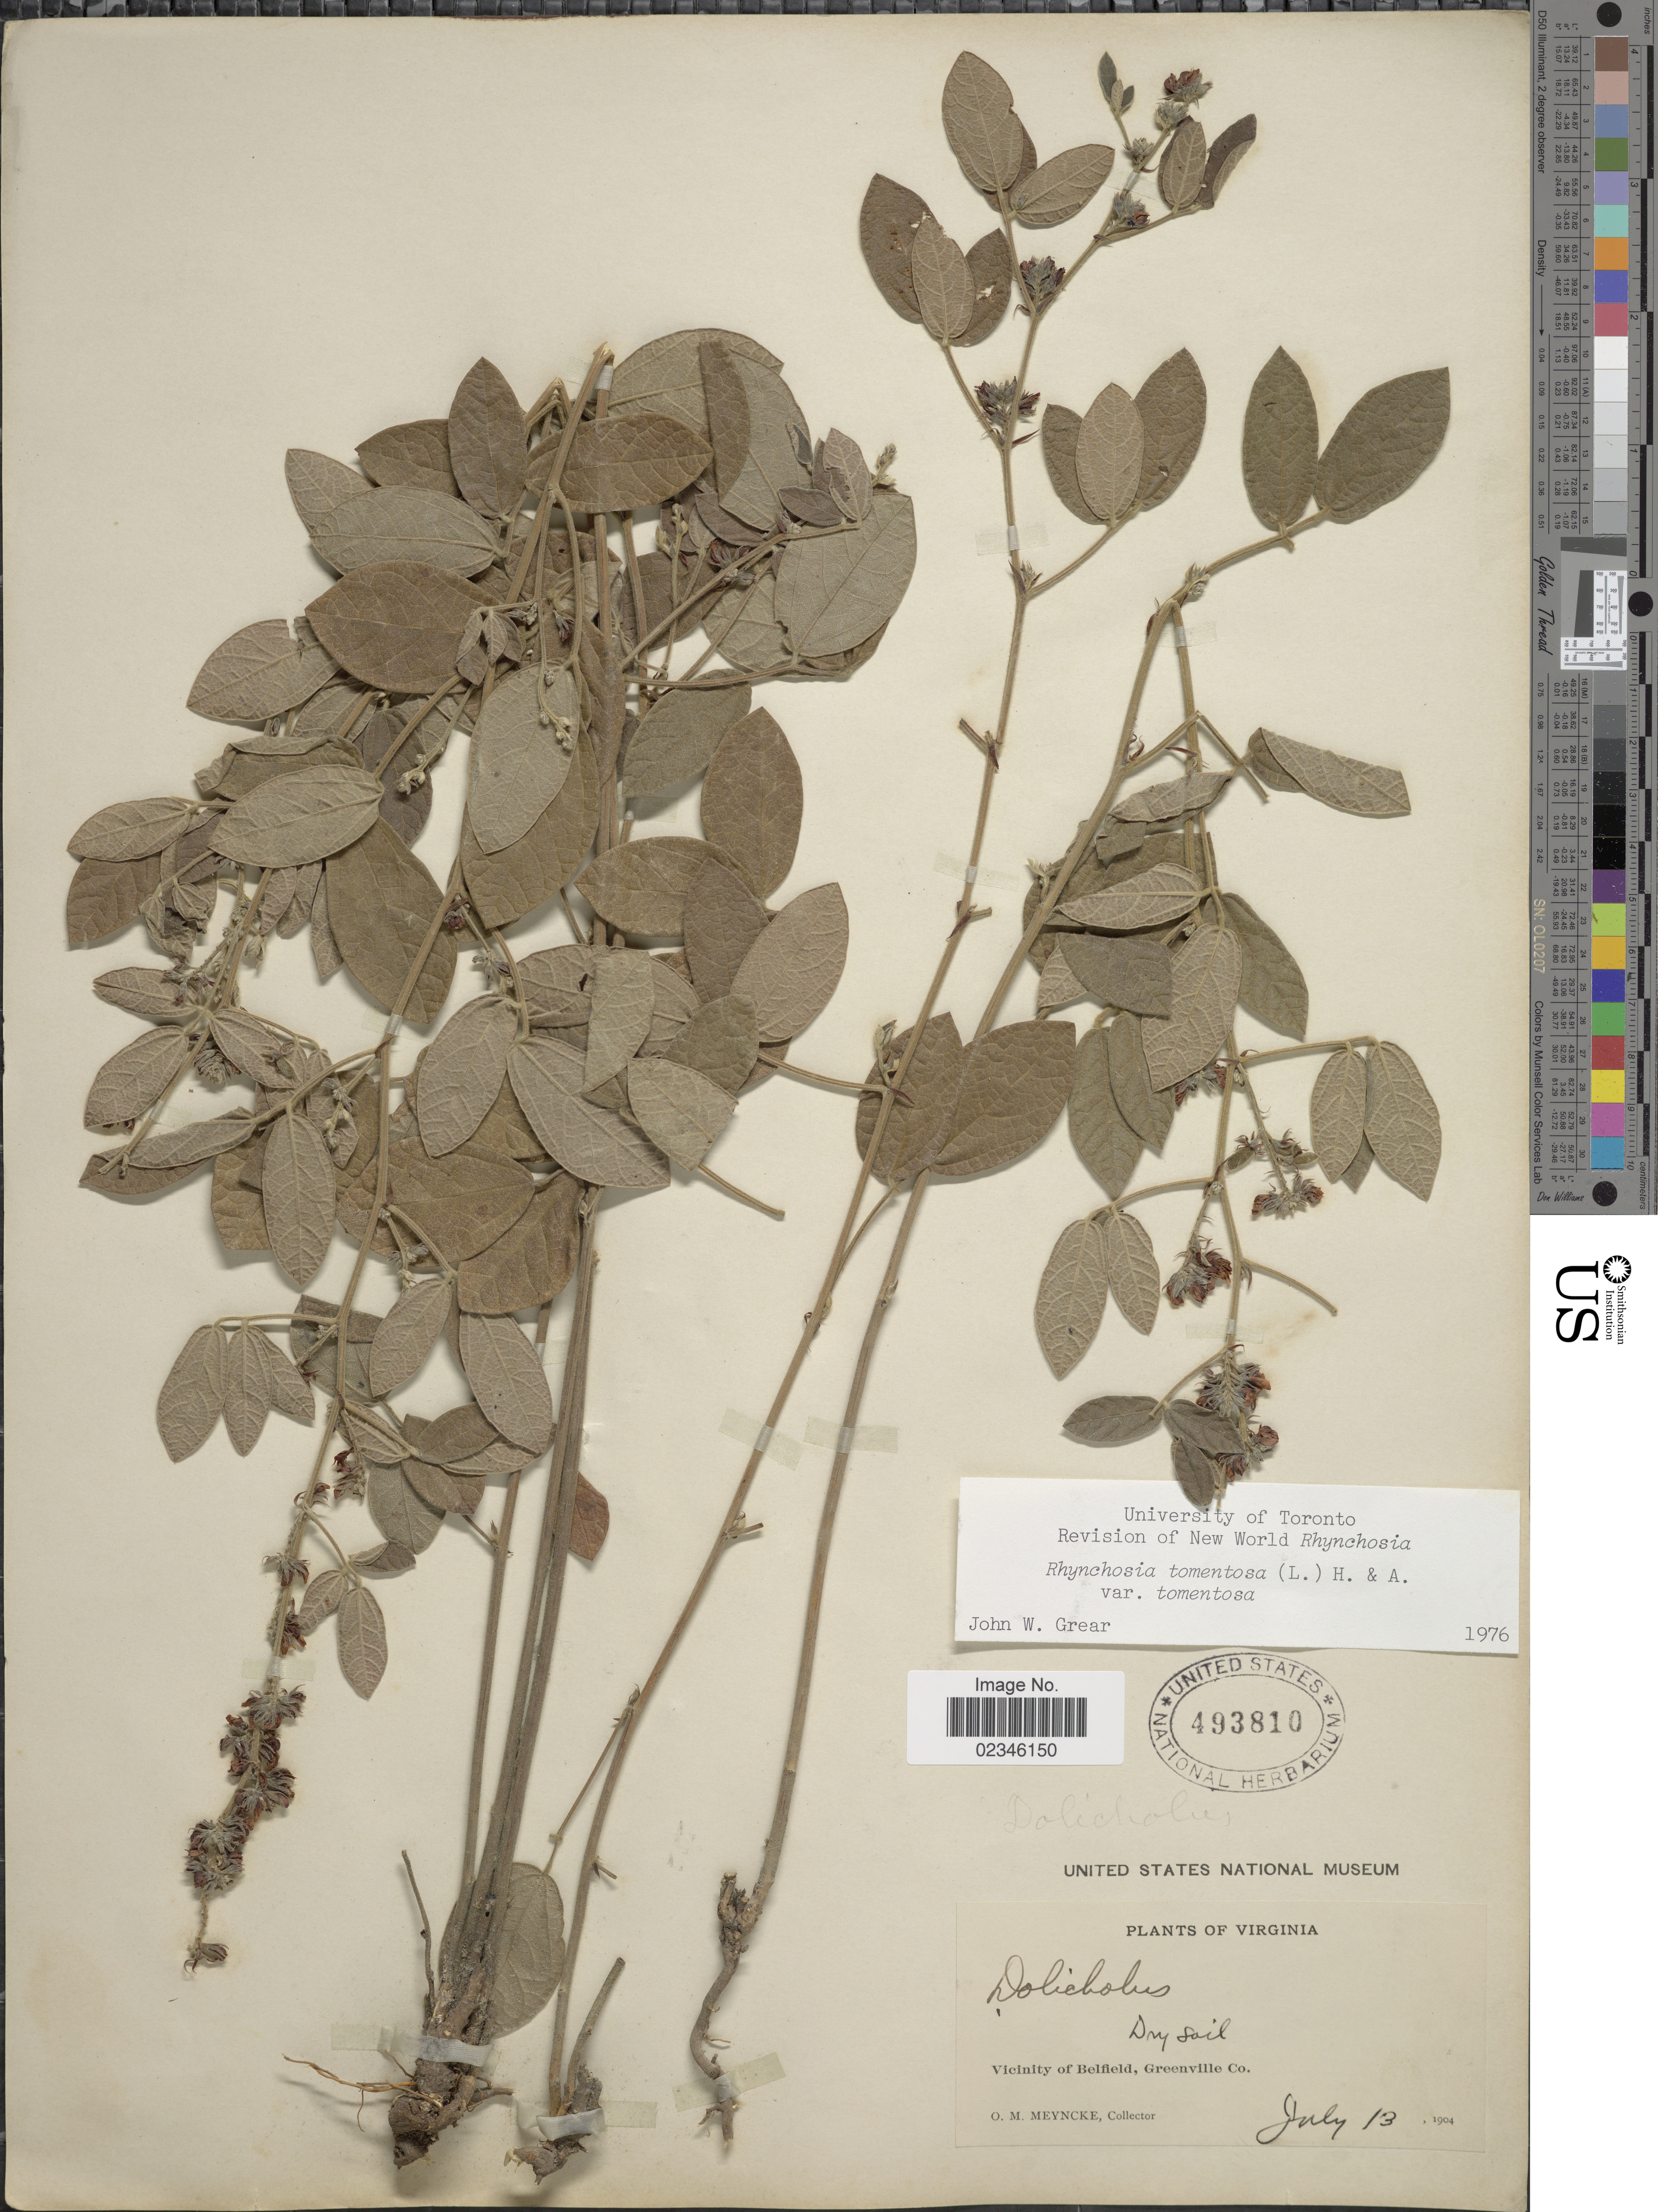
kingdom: Plantae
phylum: Tracheophyta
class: Magnoliopsida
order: Fabales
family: Fabaceae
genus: Rhynchosia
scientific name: Rhynchosia tomentosa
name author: (L.) Hook. & Arn.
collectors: O. Meyncke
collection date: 1904-07-13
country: United States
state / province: Virginia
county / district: Greensville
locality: Vicinity of Belfield, Greenville Co.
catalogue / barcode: US 493810